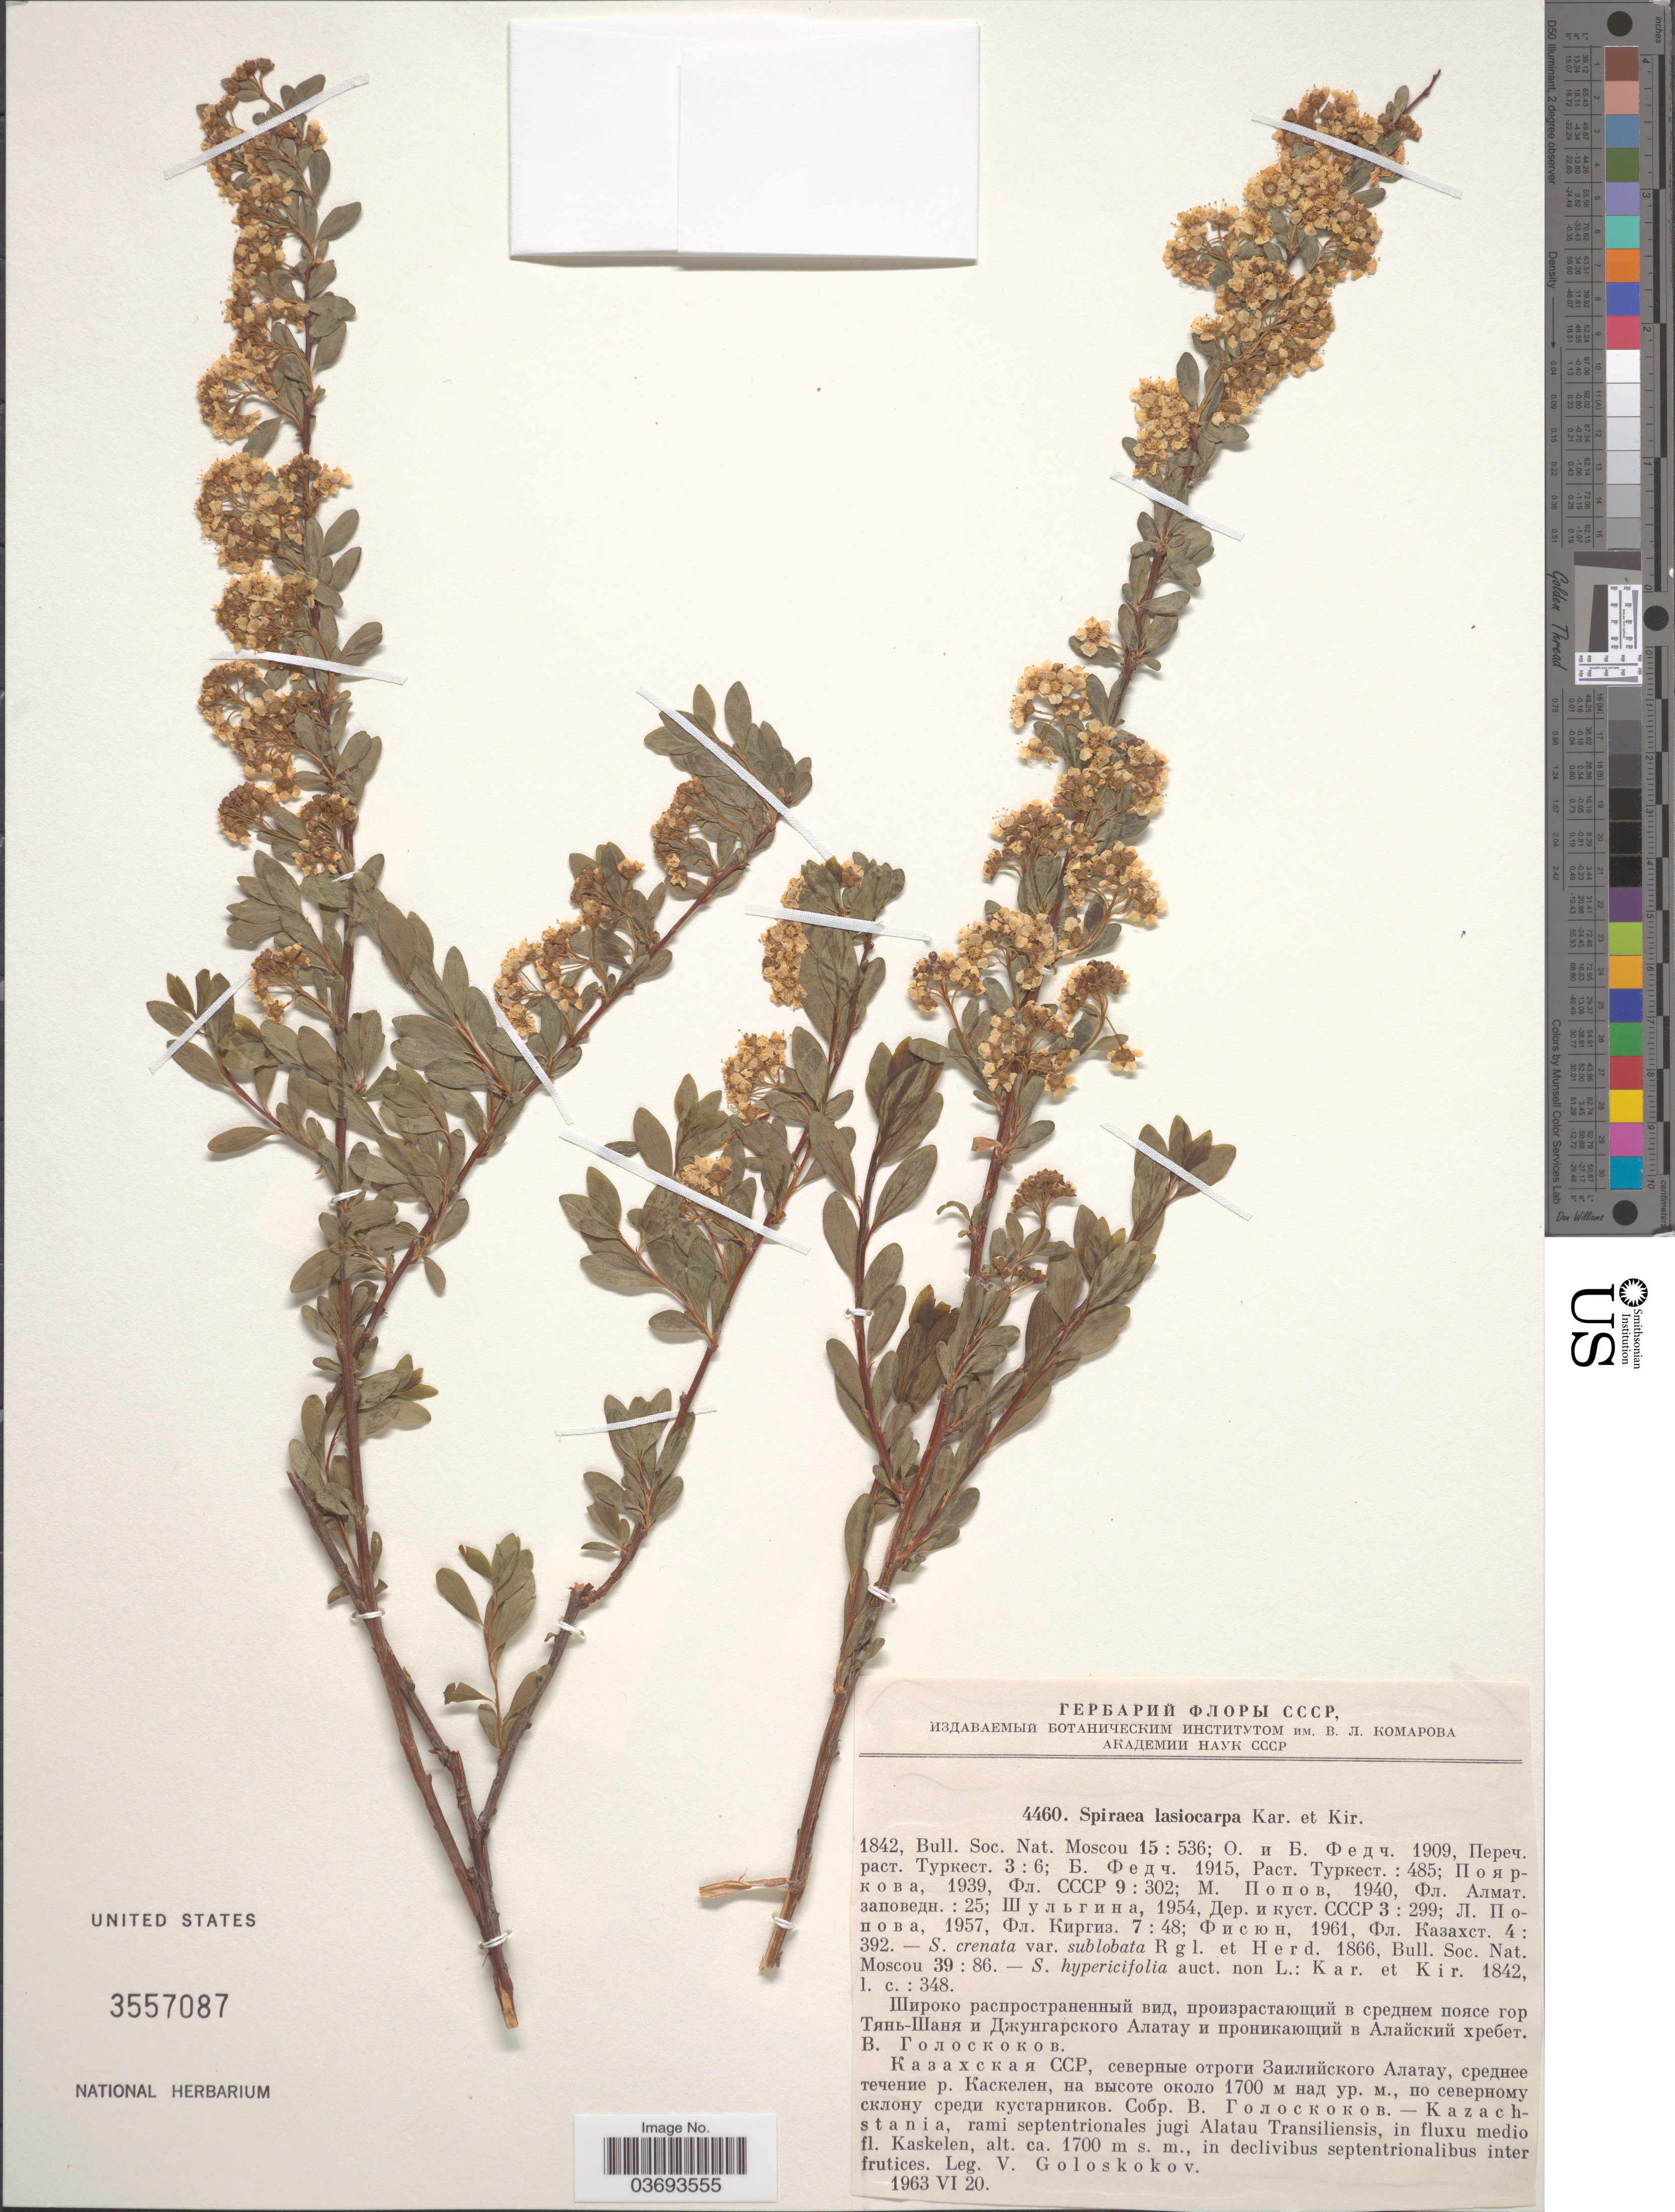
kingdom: Plantae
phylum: Tracheophyta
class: Magnoliopsida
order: Rosales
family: Rosaceae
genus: Spiraea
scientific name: Spiraea lasiocarpa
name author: Kar. & Kir.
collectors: V. P. Goloskokov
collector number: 4460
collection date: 1963-06-20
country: Kazakhstan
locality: Kazachstania, rami septentrionales jugi Alatau Transiliensis, in fluxu medio fl. Kaskelen.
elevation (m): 1700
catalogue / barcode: US 3557087